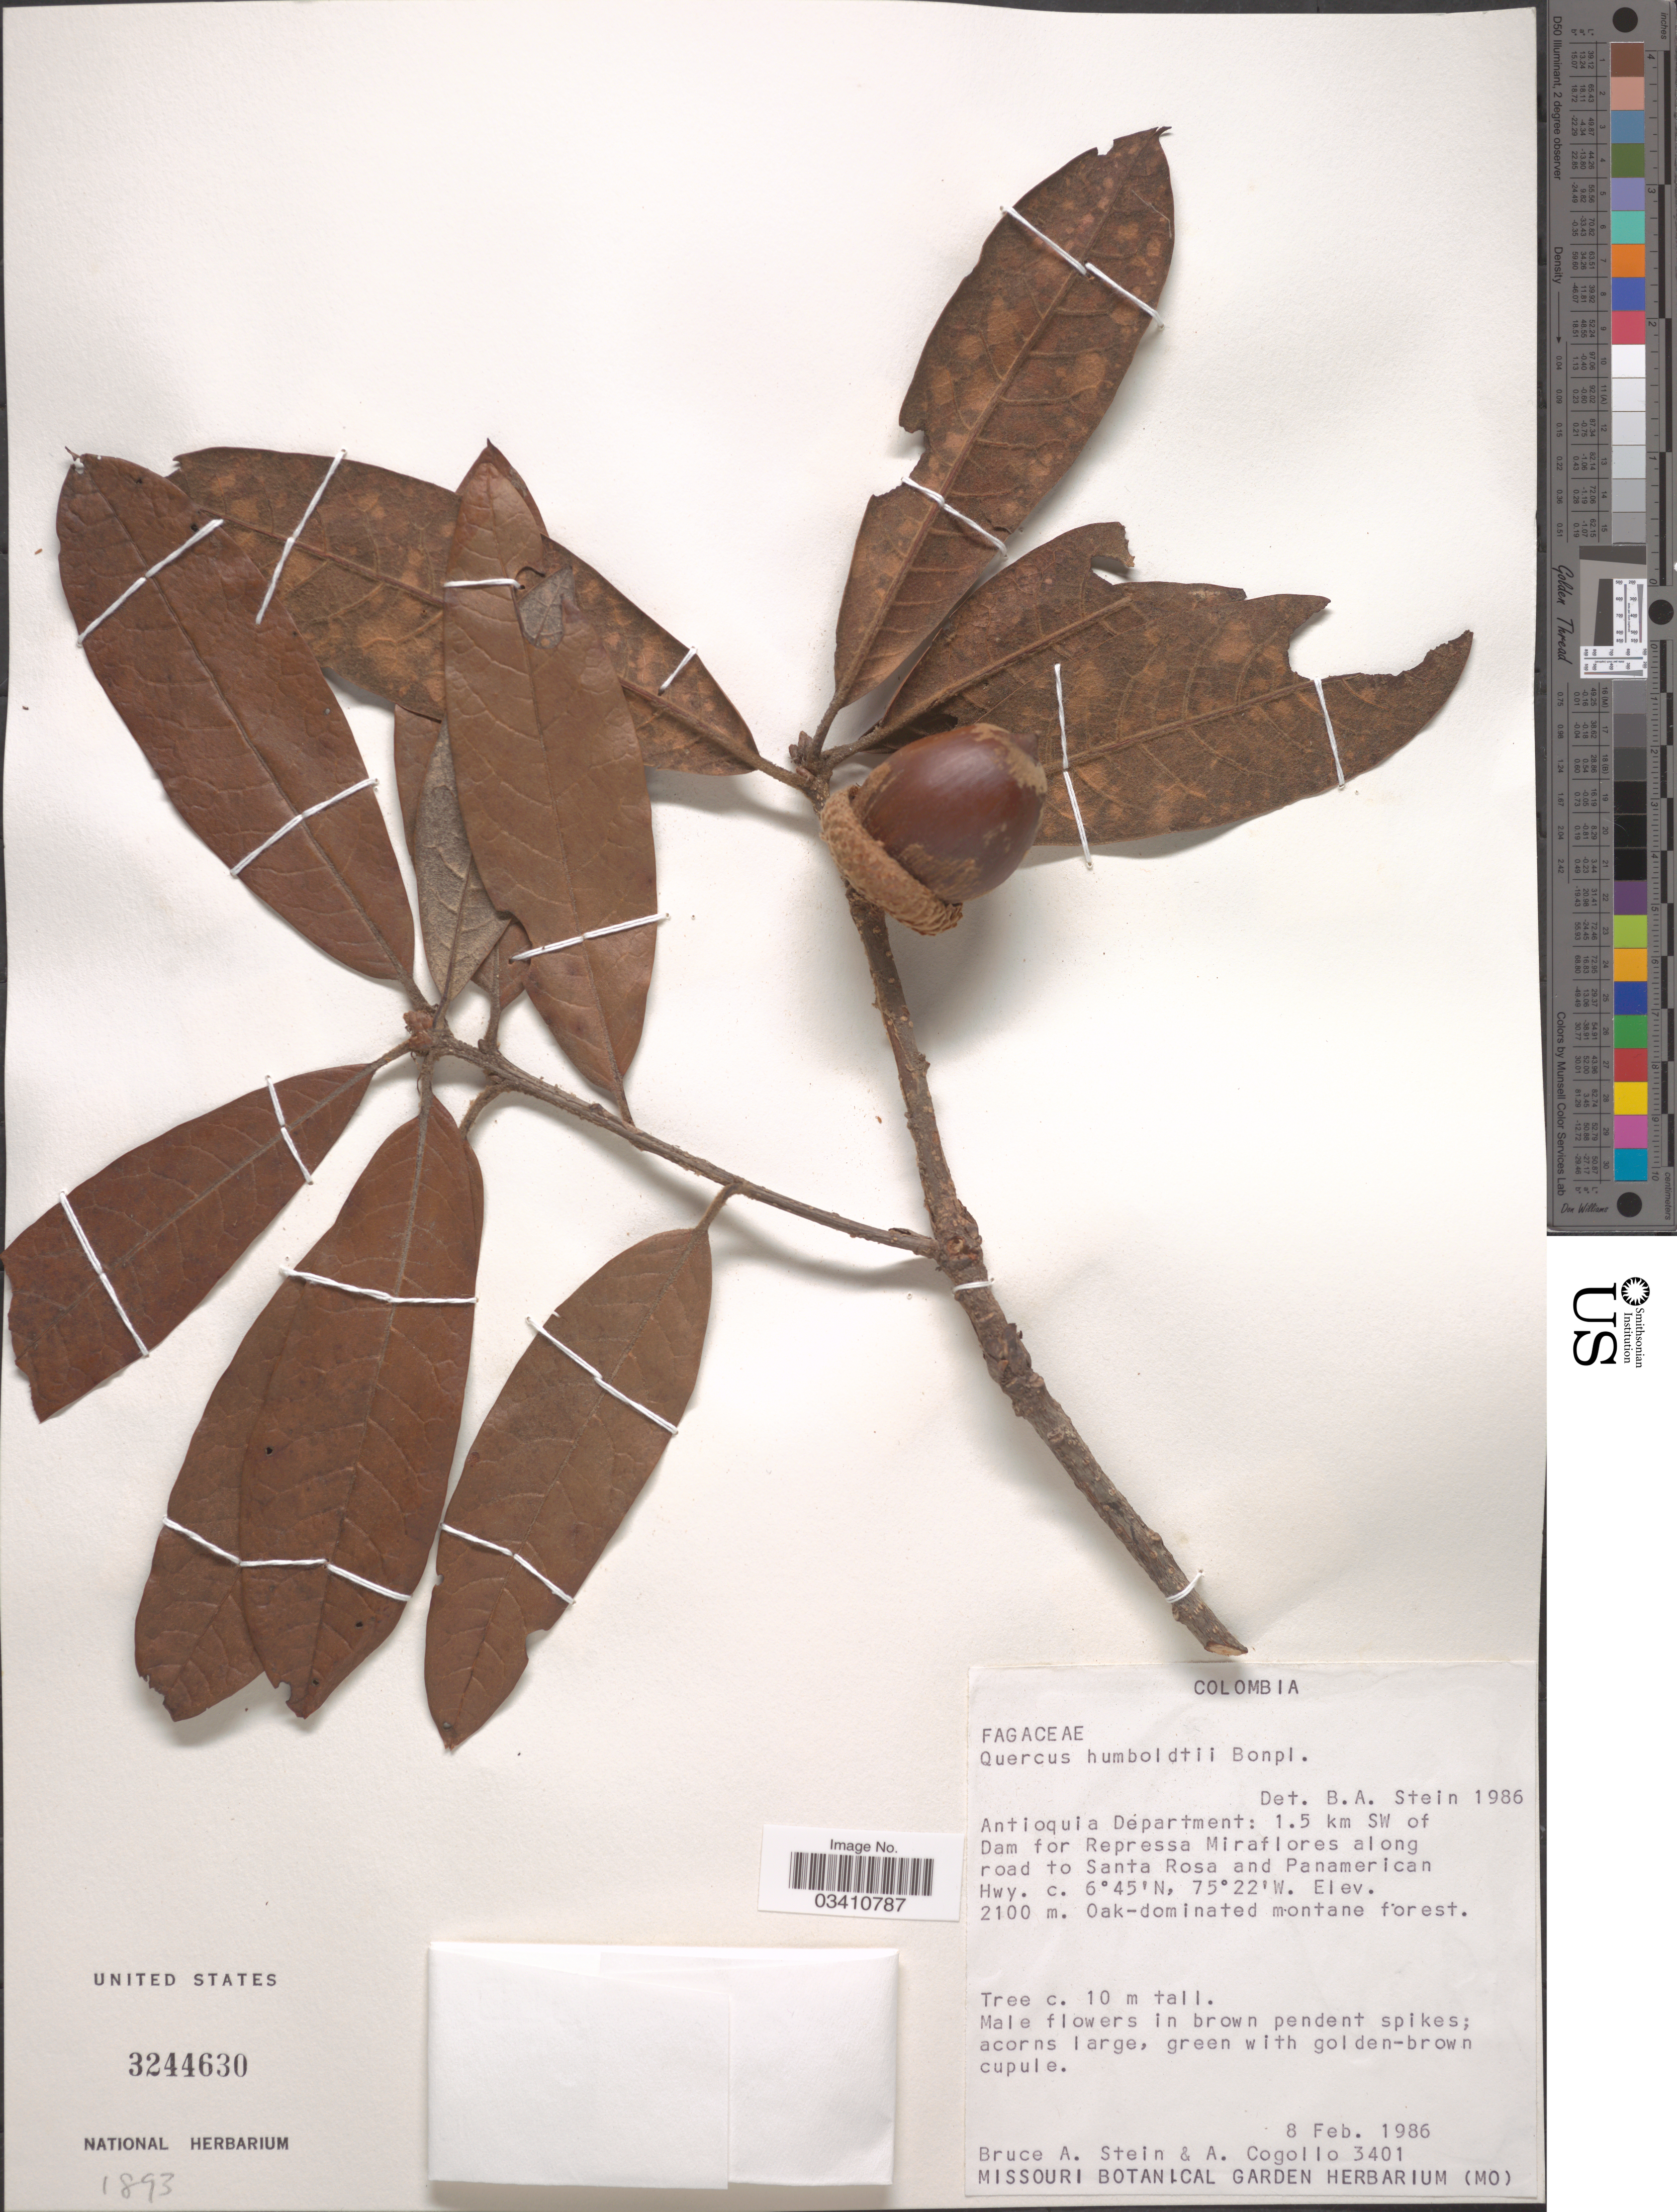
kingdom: Plantae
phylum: Tracheophyta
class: Magnoliopsida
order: Fagales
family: Fagaceae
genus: Quercus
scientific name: Quercus humboldtii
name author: Bonpl.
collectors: B. A. Stein & A. Cogollo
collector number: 3401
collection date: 1986-02-08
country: Colombia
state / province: Antioquia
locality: Antioquia Department: 1.5 km SW of Dam for Repressa Miraflores along road to Santa Rosa and Panamerican Hwy.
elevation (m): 2100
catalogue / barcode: US 3244630